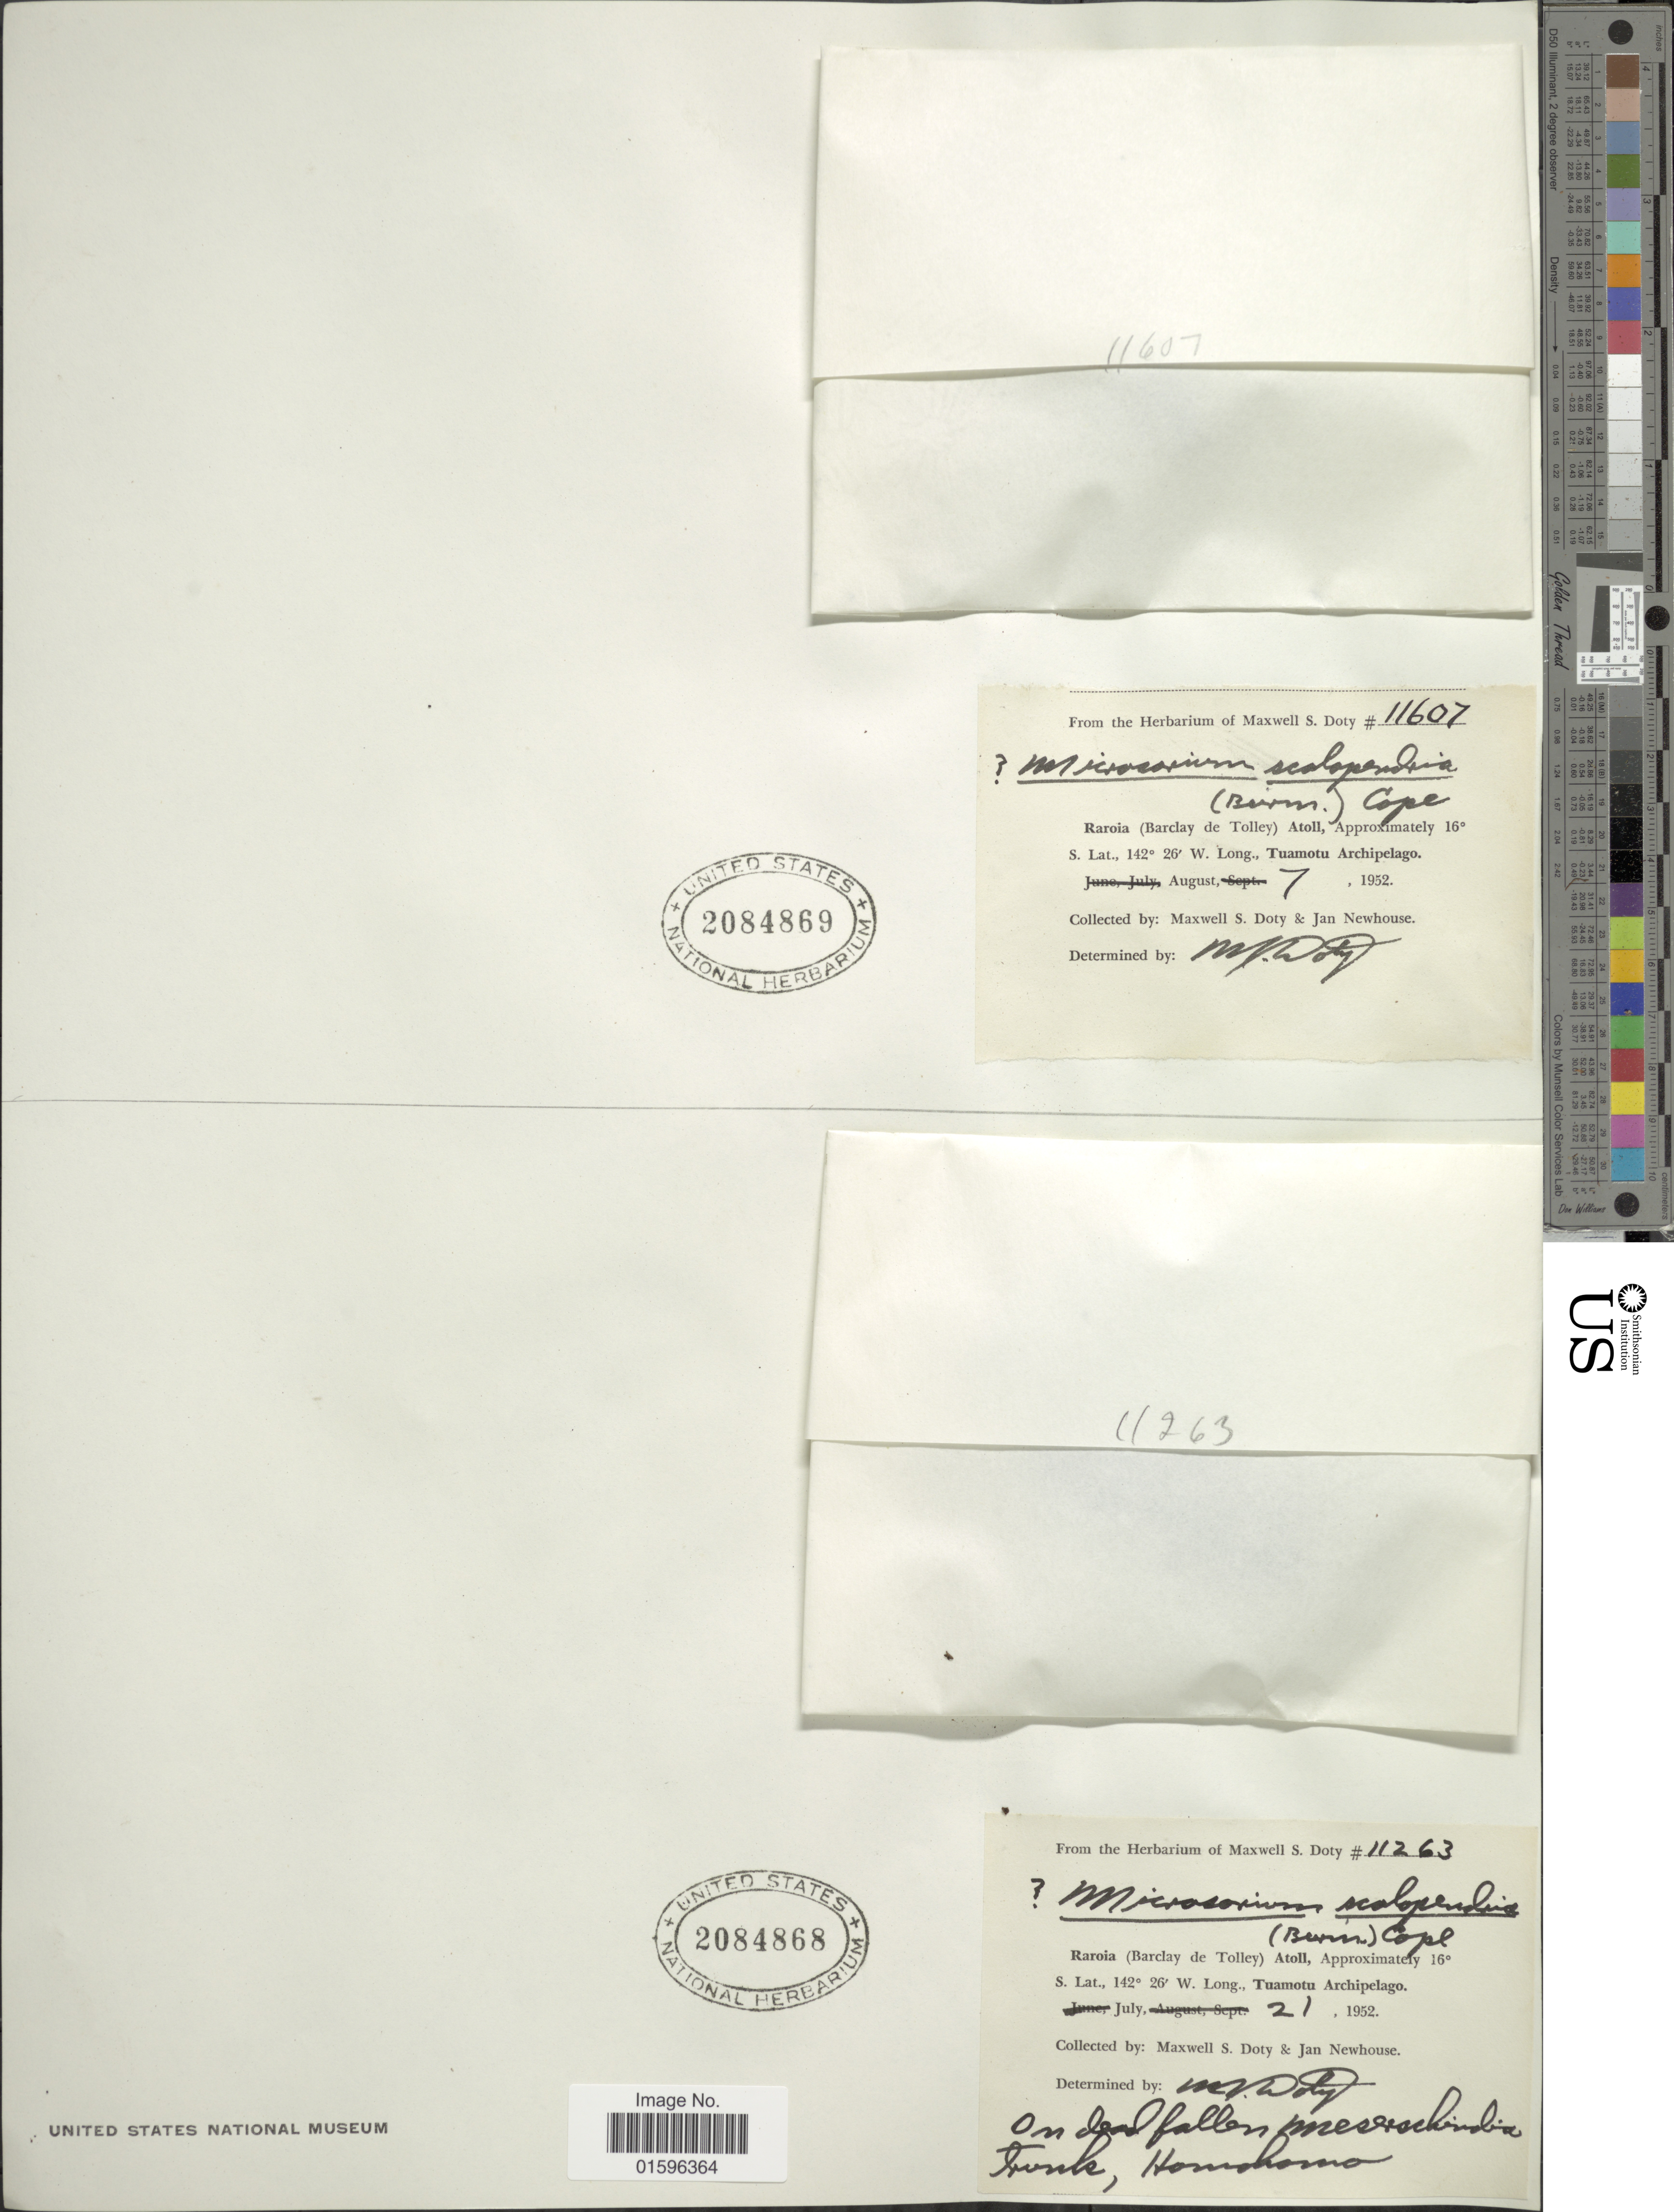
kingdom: Plantae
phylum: Tracheophyta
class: Polypodiopsida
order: Polypodiales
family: Polypodiaceae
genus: Polypodium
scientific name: Polypodium scolopendria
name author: Burm. f.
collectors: M. S. Doty & J. Newhouse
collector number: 11263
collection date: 1952-07-21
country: French Polynesia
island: Raroia [Barclay de Tolley] Atoll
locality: Raroia (Barclay de Tolley) Atoll, Tuamotu Archipelago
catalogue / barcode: US 2084868